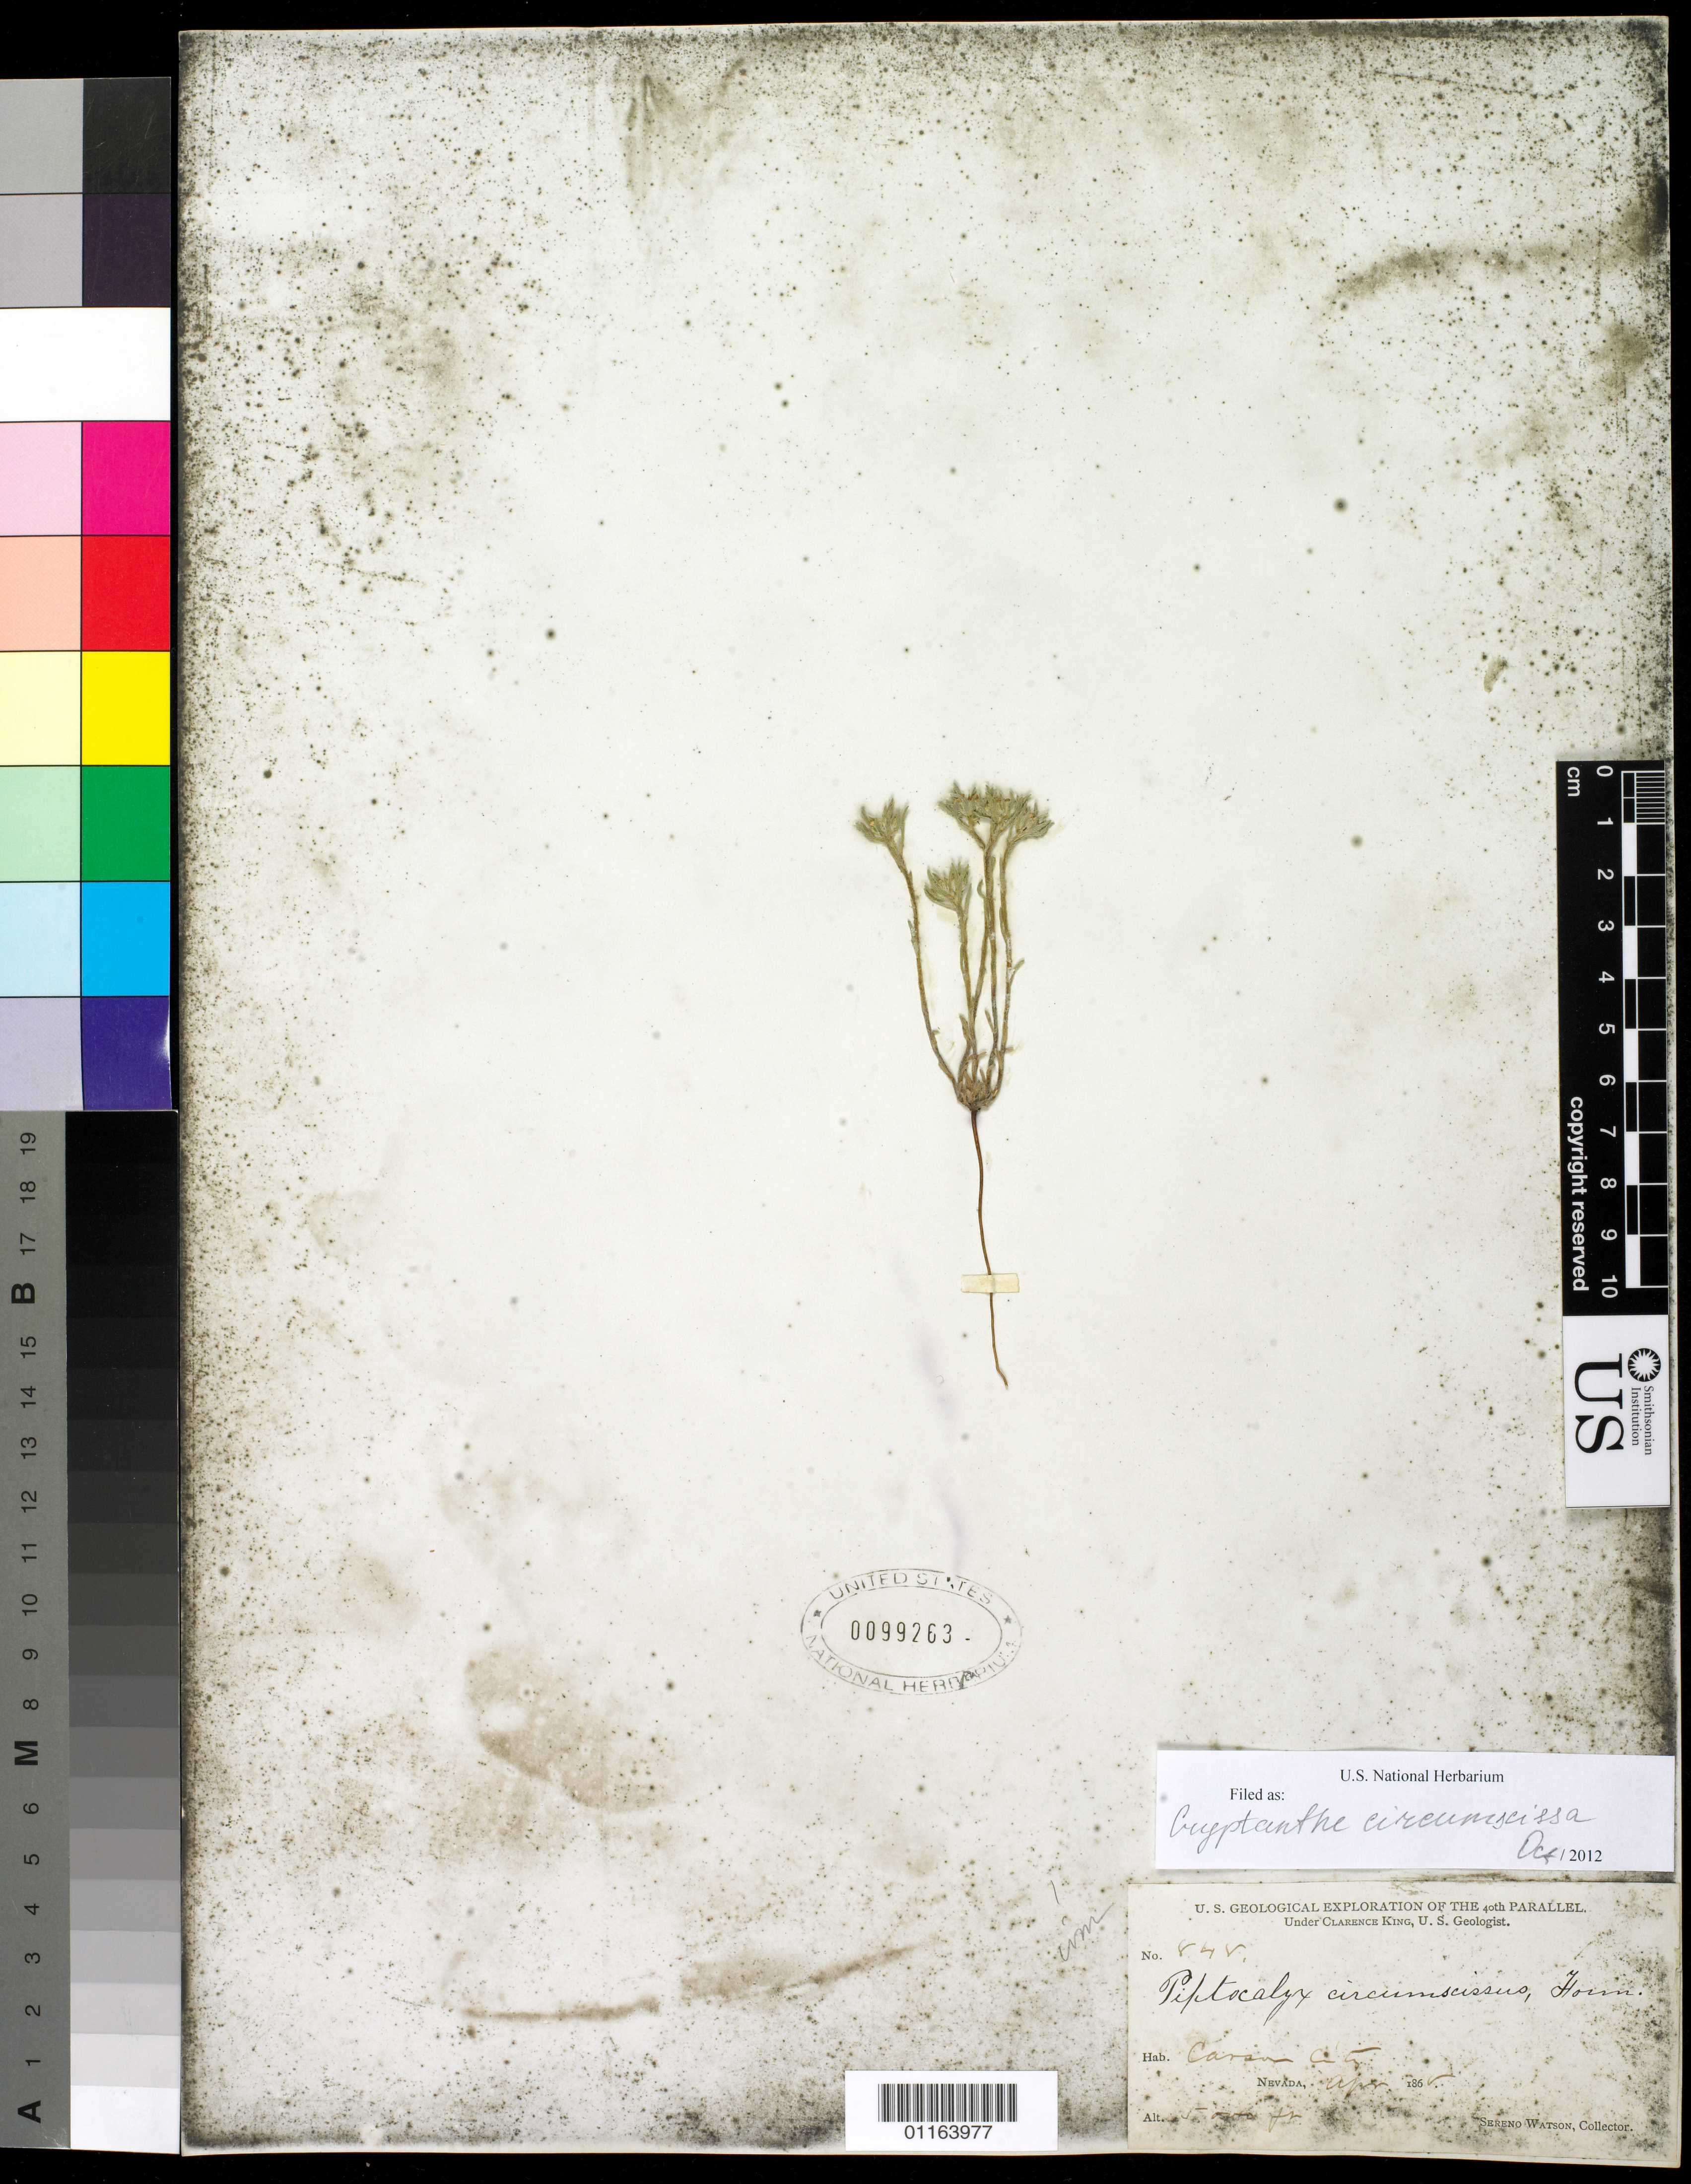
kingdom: Plantae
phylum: Tracheophyta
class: Magnoliopsida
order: Boraginales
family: Boraginaceae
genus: Cryptantha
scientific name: Cryptantha circumscissa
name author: (Hook. & Arn.) I.M. Johnst.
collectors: S. Watson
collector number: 848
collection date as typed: Apr 1868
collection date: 1868-04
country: United States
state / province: Nevada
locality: Carson City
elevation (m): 1524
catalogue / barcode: US 99263